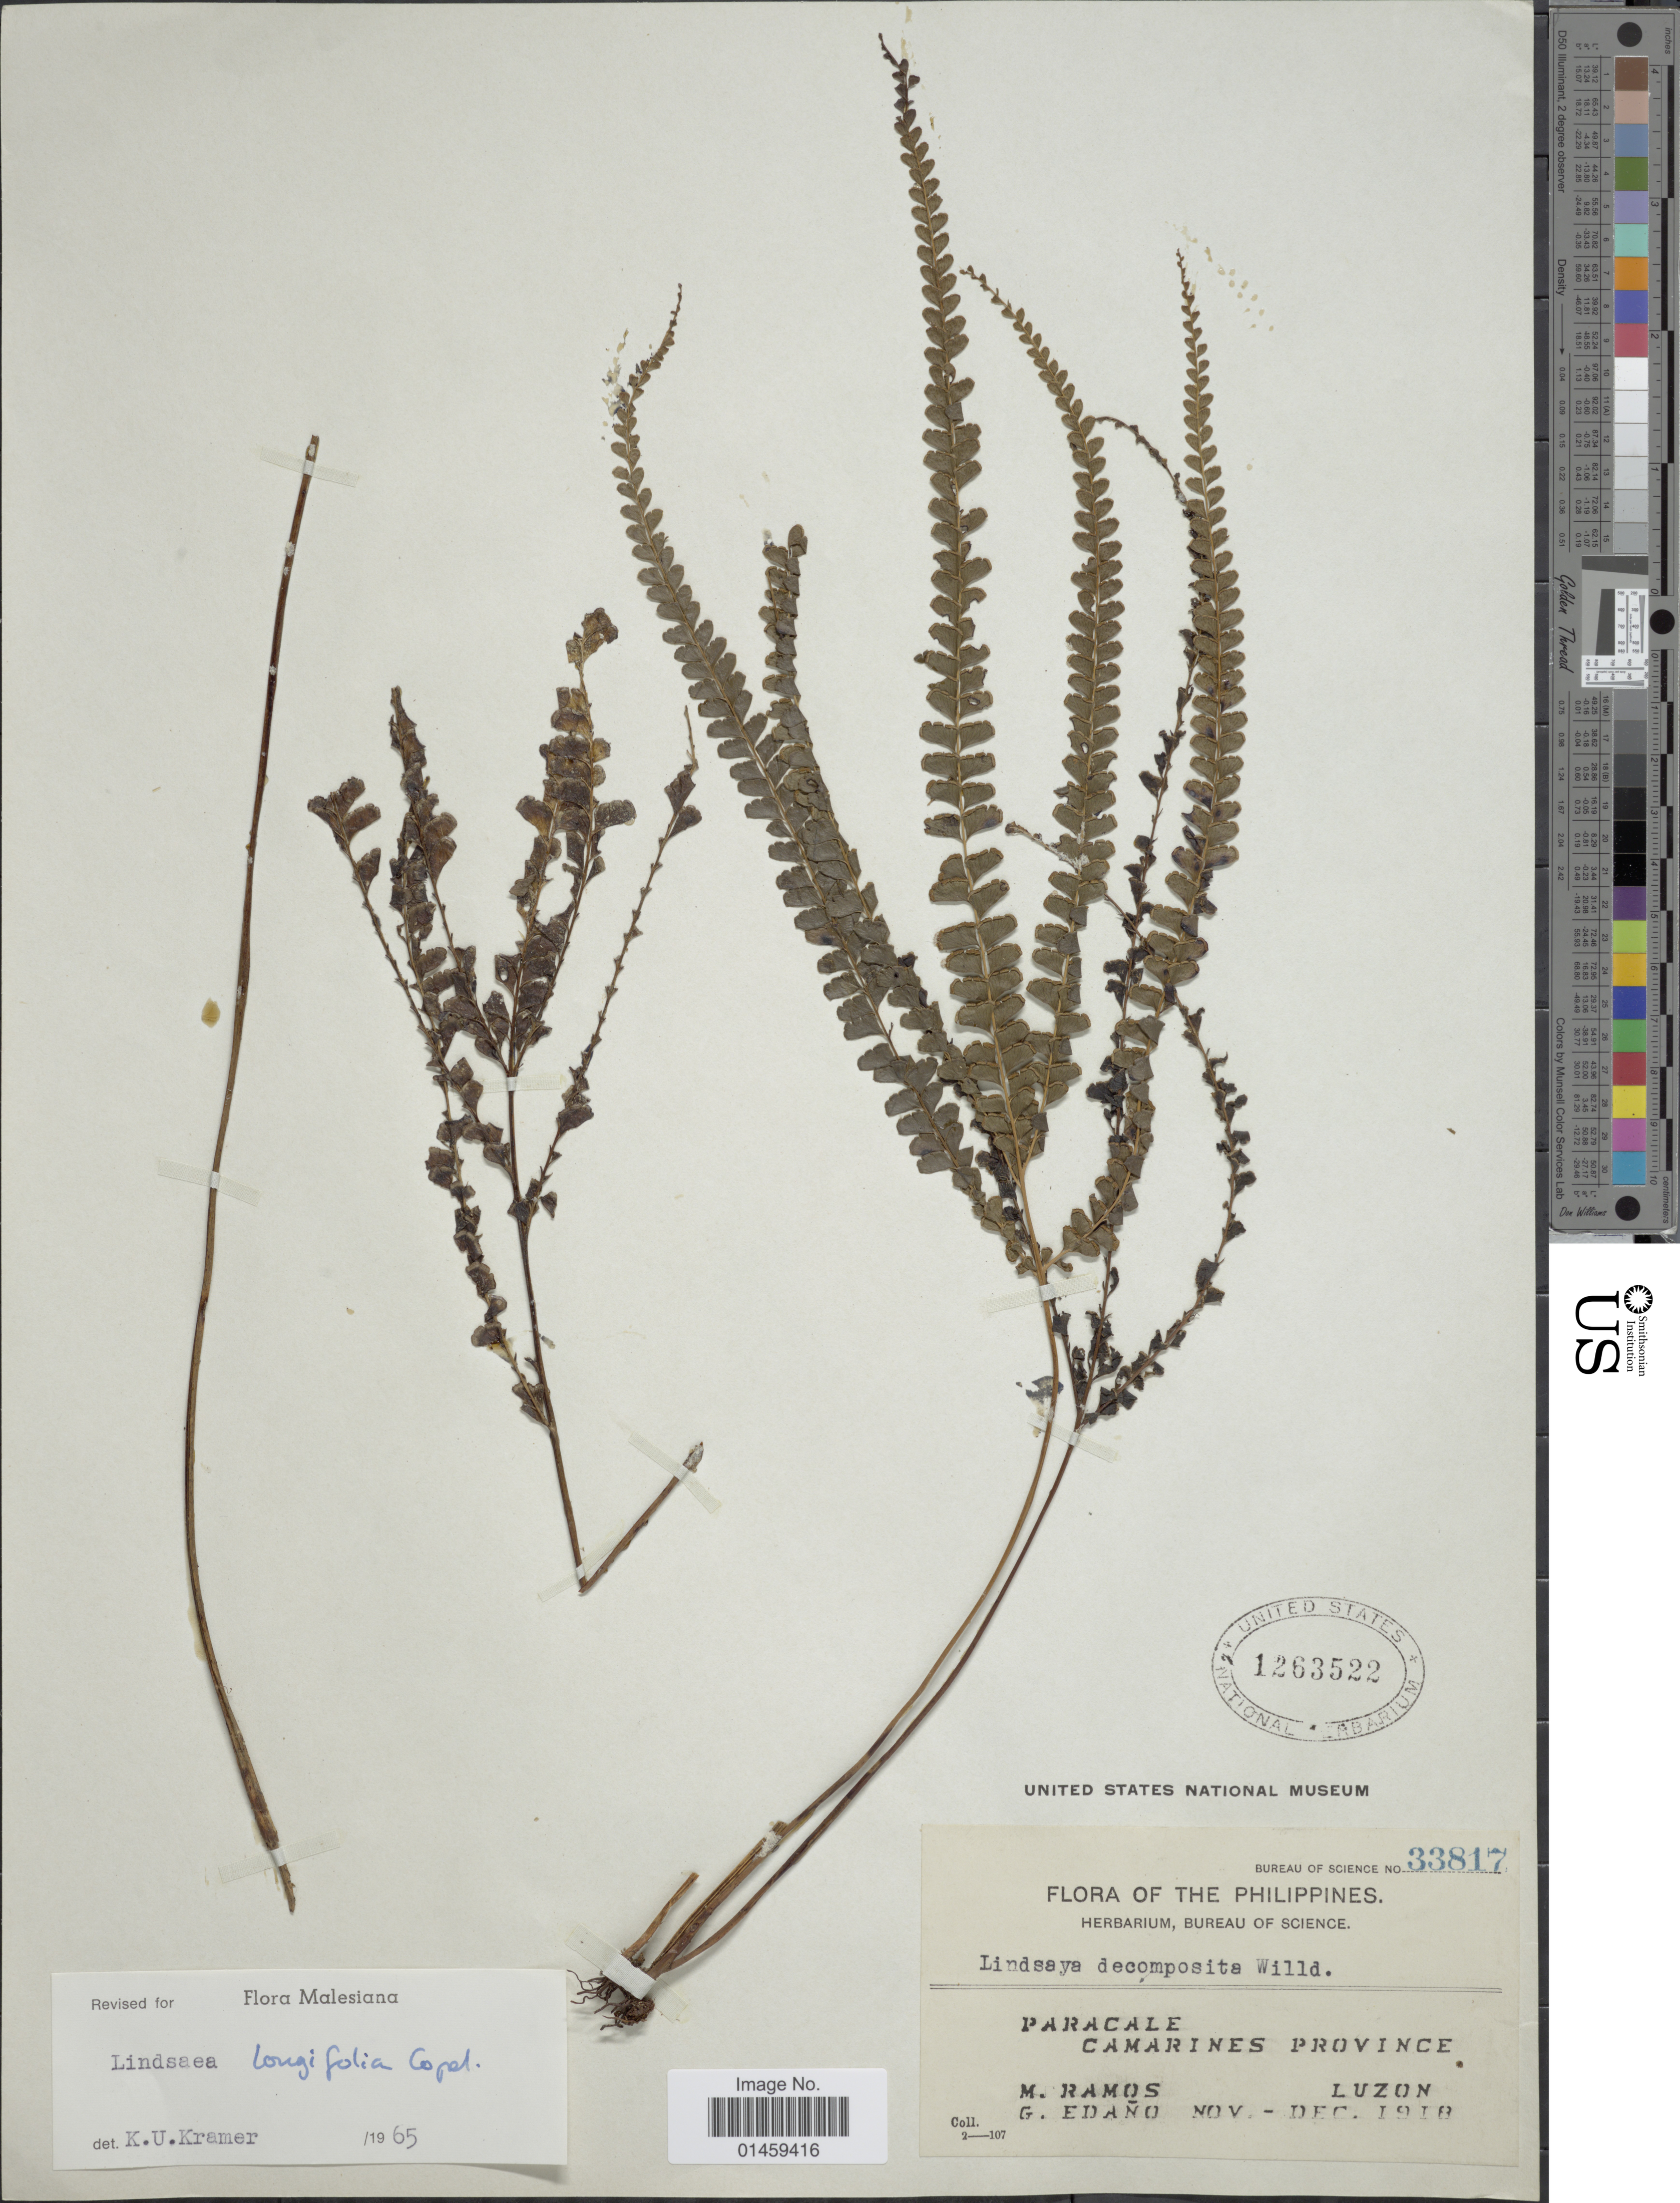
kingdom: Plantae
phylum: Tracheophyta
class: Polypodiopsida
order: Polypodiales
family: Lindsaeaceae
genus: Lindsaea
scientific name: Lindsaea longifolia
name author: Copel.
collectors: M. Ramos & G. Edaño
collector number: Bureau of Science 33817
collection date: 1918-11/1918-12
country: Philippines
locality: Paracale. Camarines Province. Luzon.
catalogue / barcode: US 1263522